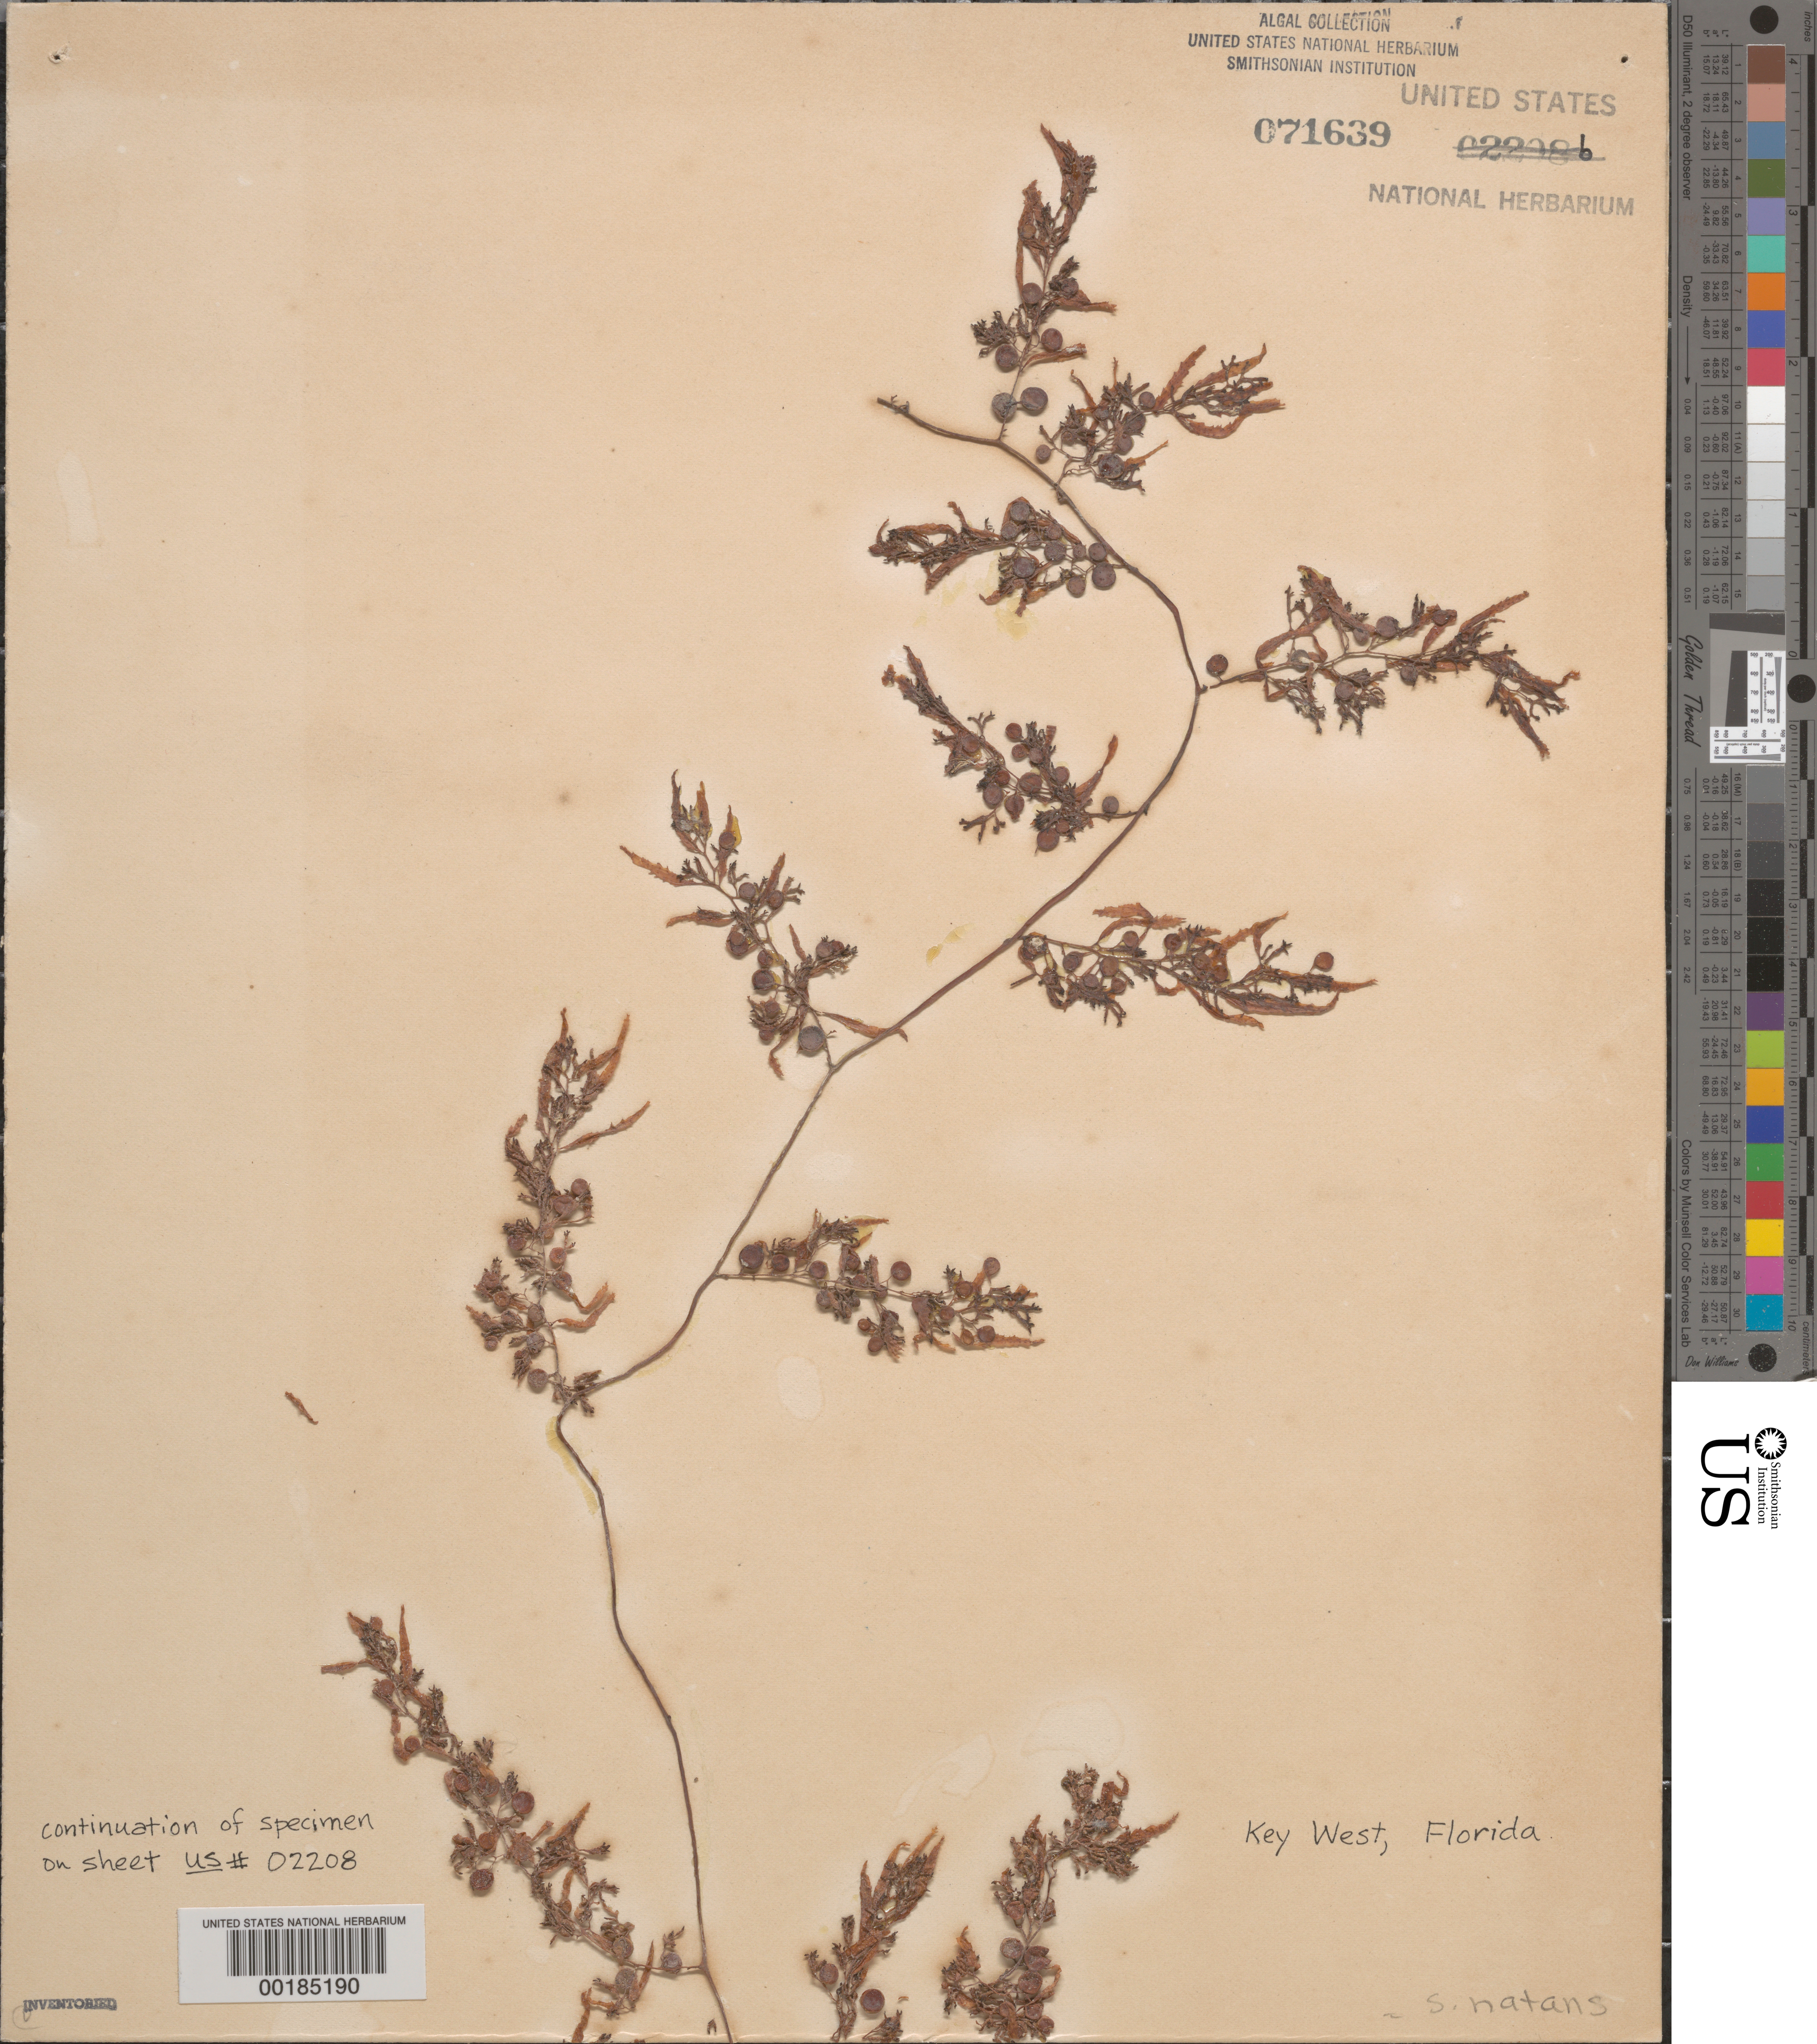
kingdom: Chromista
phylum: Ochrophyta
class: Phaeophyceae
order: Fucales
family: Sargassaceae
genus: Sargassum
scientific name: Sargassum natans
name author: (L.) Gaillon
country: United States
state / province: Florida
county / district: Monroe County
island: Key West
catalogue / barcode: US 71639